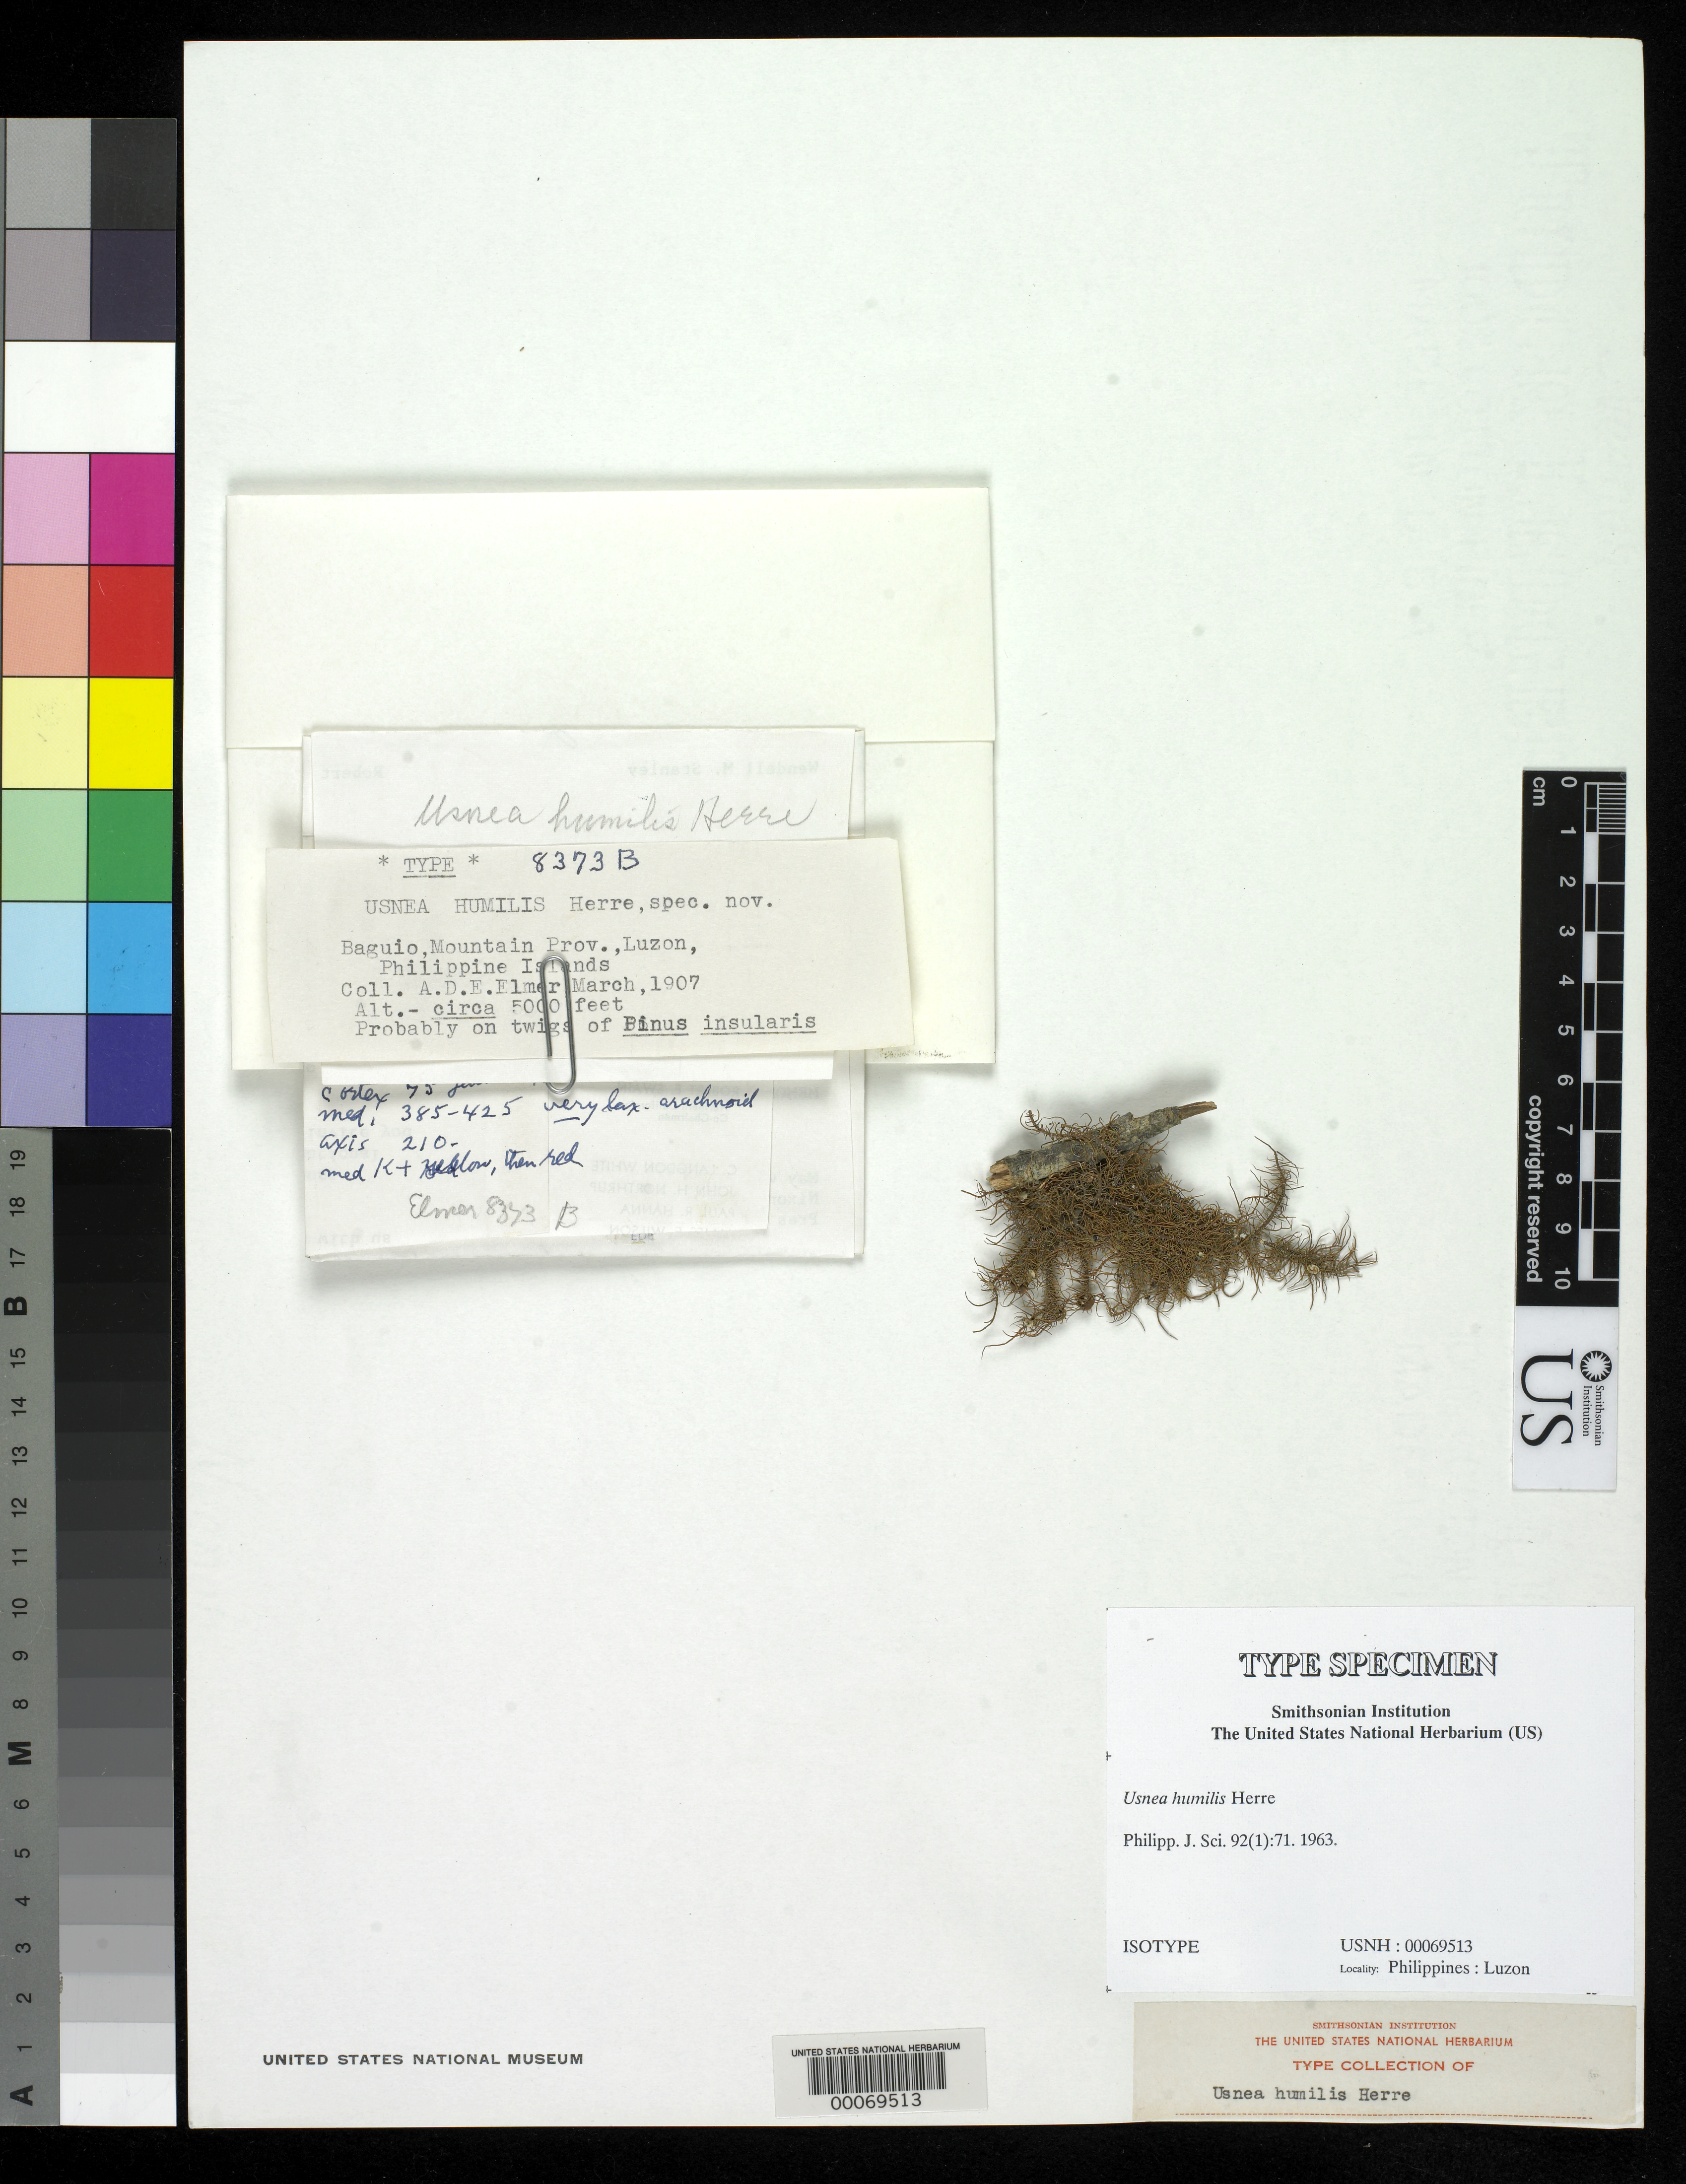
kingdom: Fungi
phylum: Ascomycota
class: Lecanoromycetes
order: Lecanorales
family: Parmeliaceae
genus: Usnea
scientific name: Usnea humilis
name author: Herre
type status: Isotype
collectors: A. D. E. Elmer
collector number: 8373b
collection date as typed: Mar 1907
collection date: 1907-03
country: Philippines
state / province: Cordillera (Administrative Region)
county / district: Mountain province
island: Luzon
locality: Baguio.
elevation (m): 1524